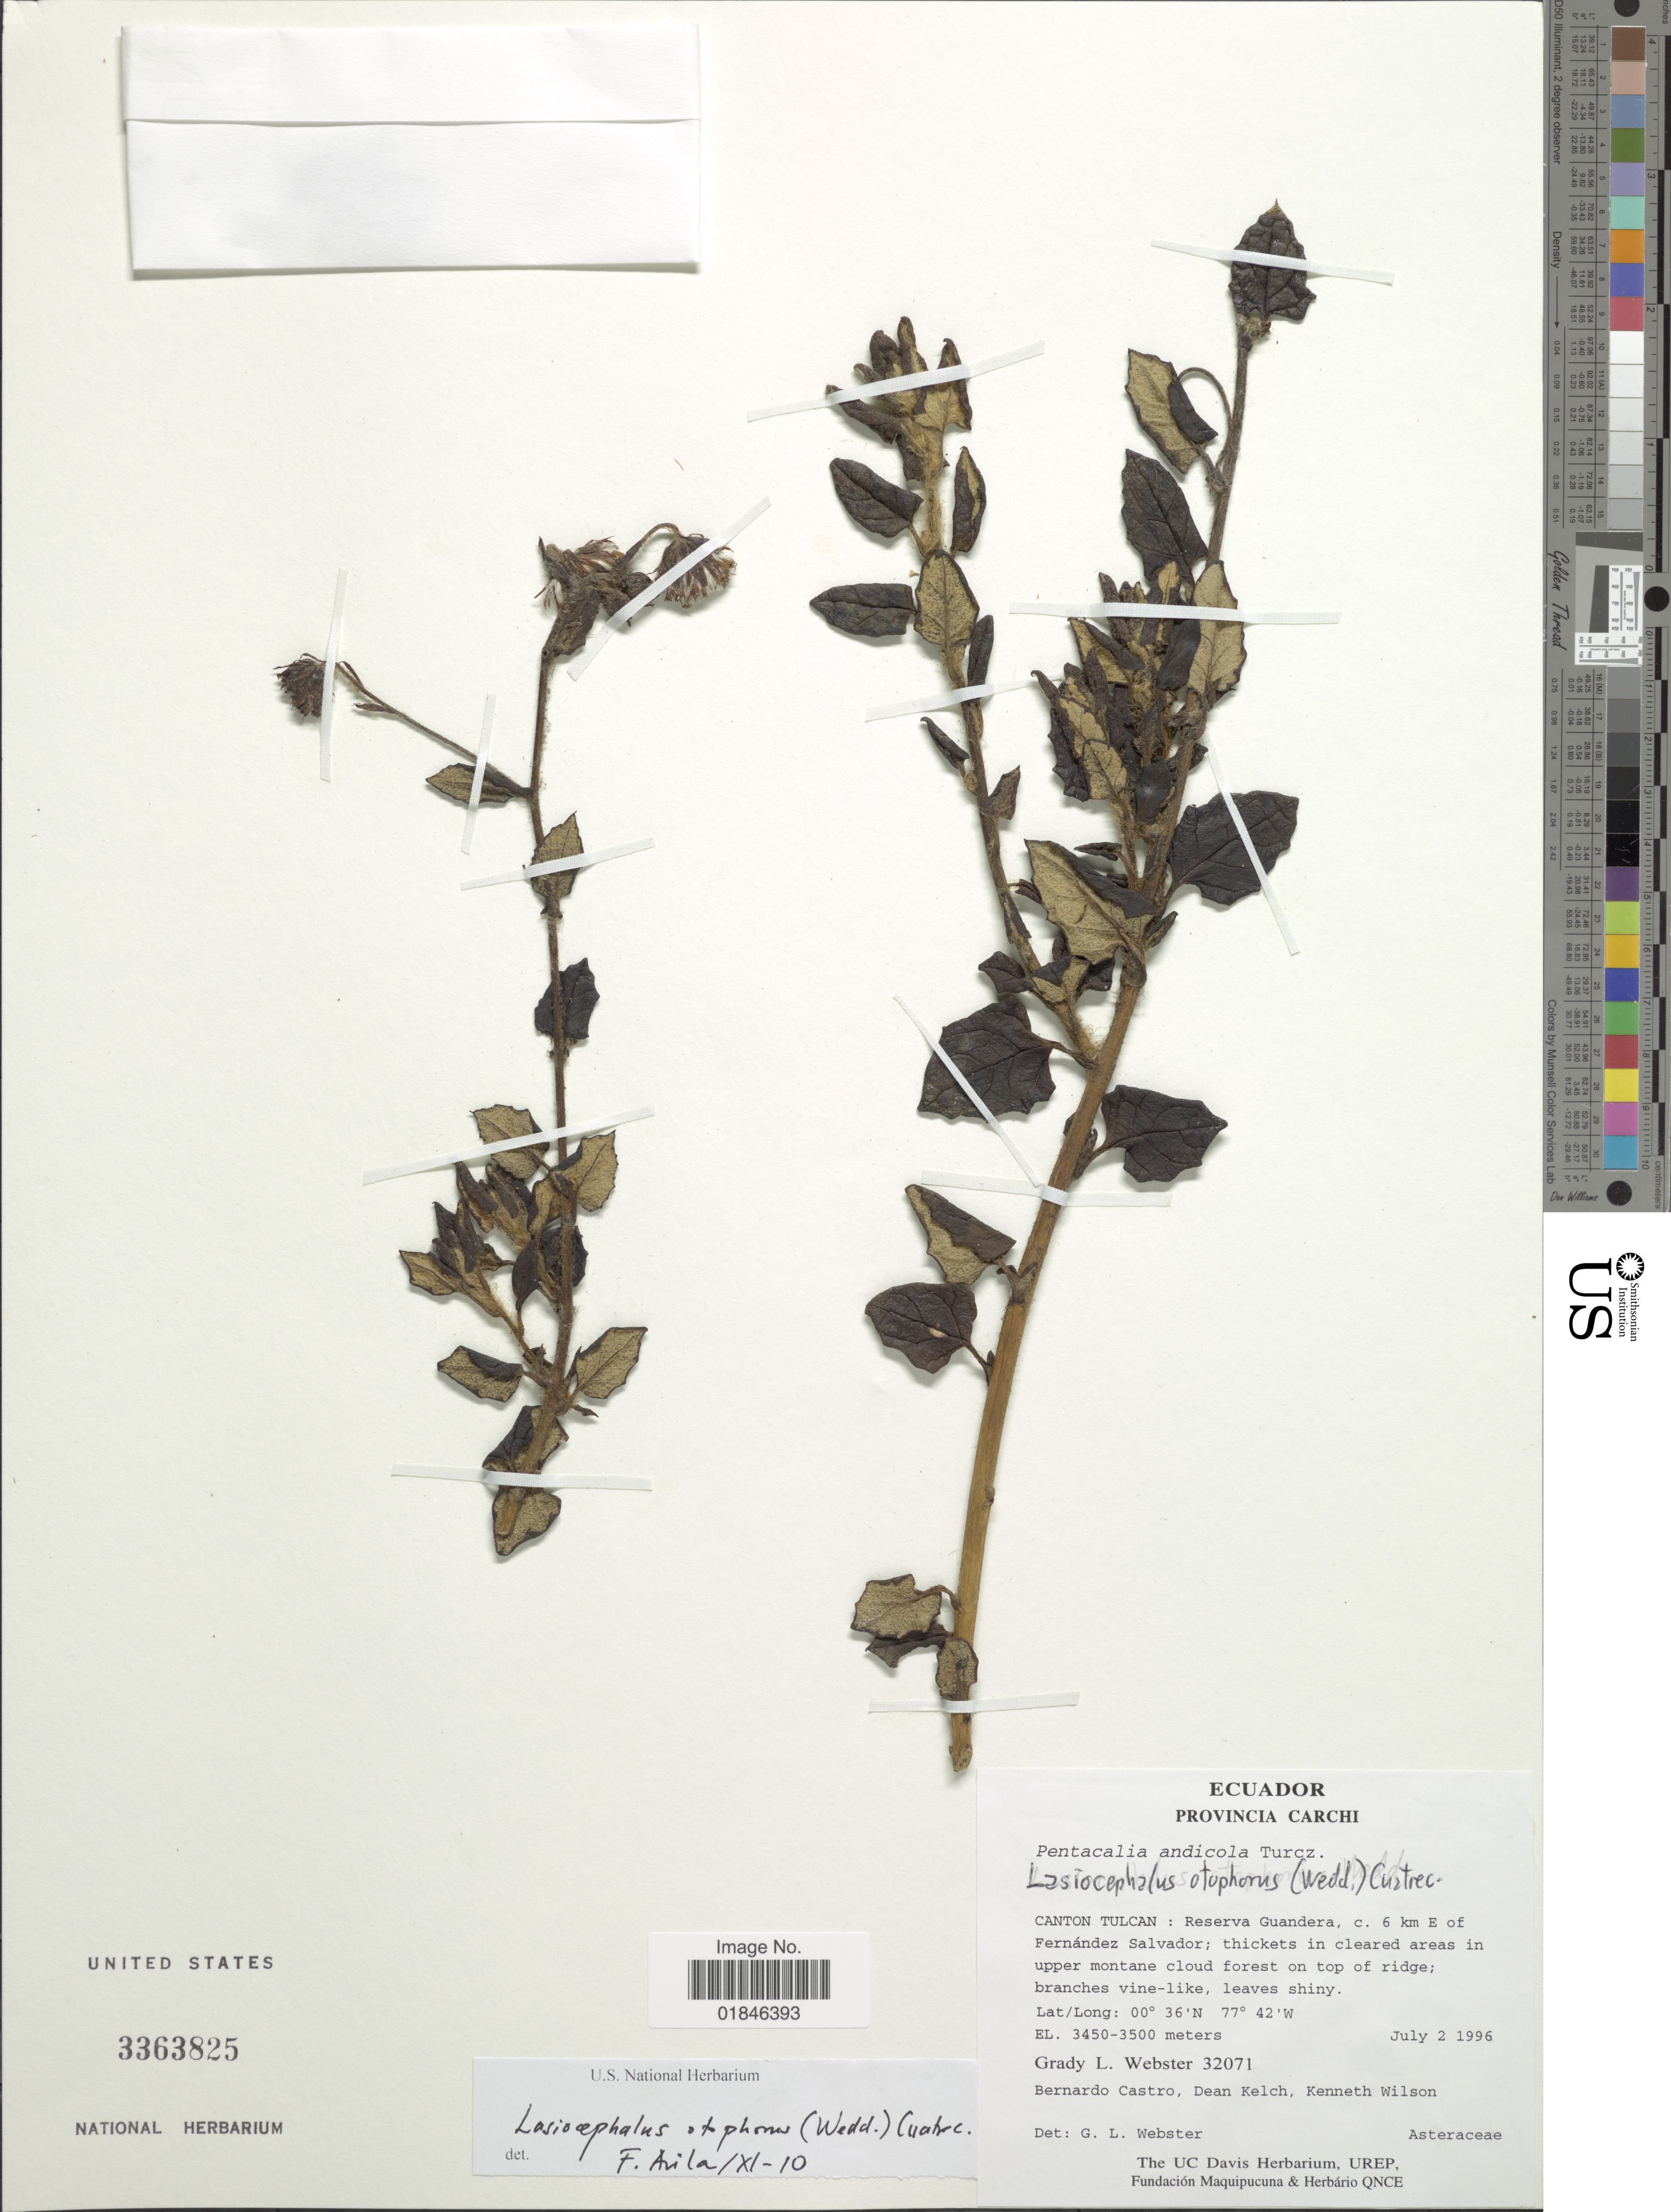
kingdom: Plantae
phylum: Tracheophyta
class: Magnoliopsida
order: Asterales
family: Asteraceae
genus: Senecio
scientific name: Senecio otophorus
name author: Wedd.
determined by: Salomon, Luciana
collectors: G. L. Webster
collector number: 32071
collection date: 1996-07-02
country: Ecuador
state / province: Carchi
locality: Provincia Carchi, Canton Tulcan: Reserva Guanderea, c. 6 km E of Fernandez Salvador.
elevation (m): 3450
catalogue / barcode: US 3363825